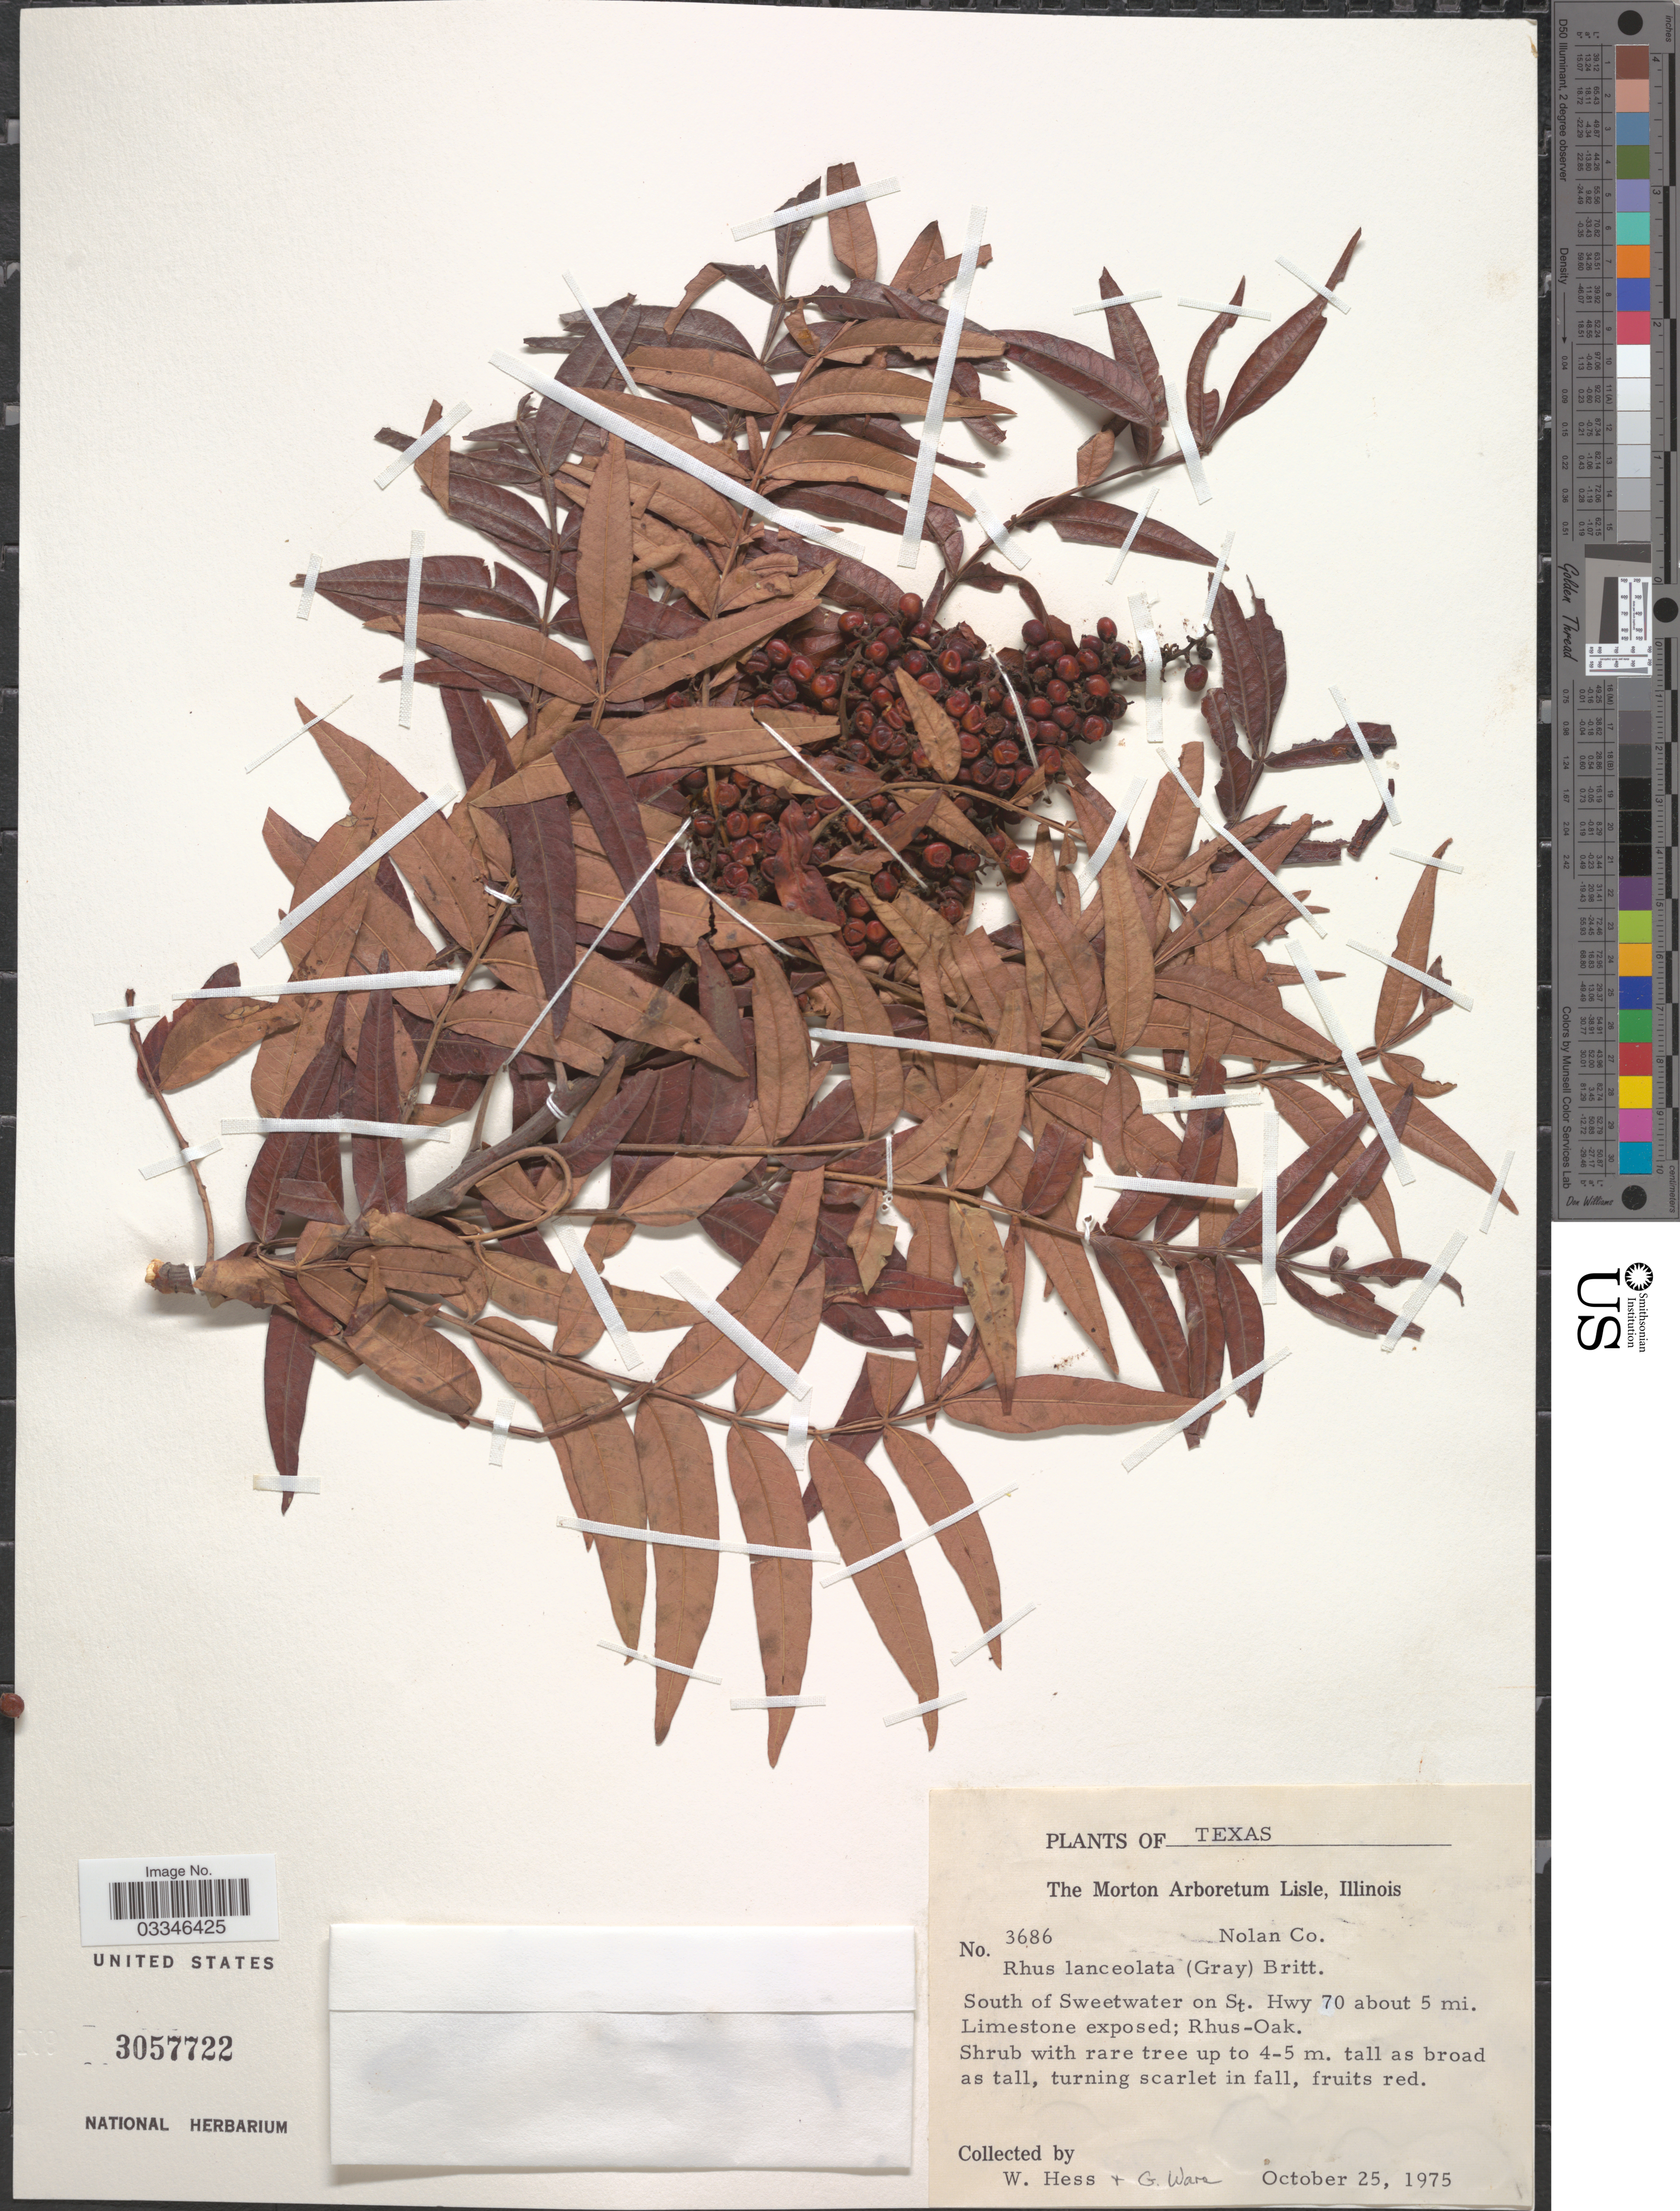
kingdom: Plantae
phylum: Tracheophyta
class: Magnoliopsida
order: Sapindales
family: Anacardiaceae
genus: Rhus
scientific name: Rhus lanceolata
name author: (A. Gray) Britton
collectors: W. Hess & G. Ware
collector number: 3686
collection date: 1975-10-25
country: United States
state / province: Texas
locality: South of Sweetwater on St. Hwy 70 about 5 mi. Limestone exposed; Rhus-Oak.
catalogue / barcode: US 3057722